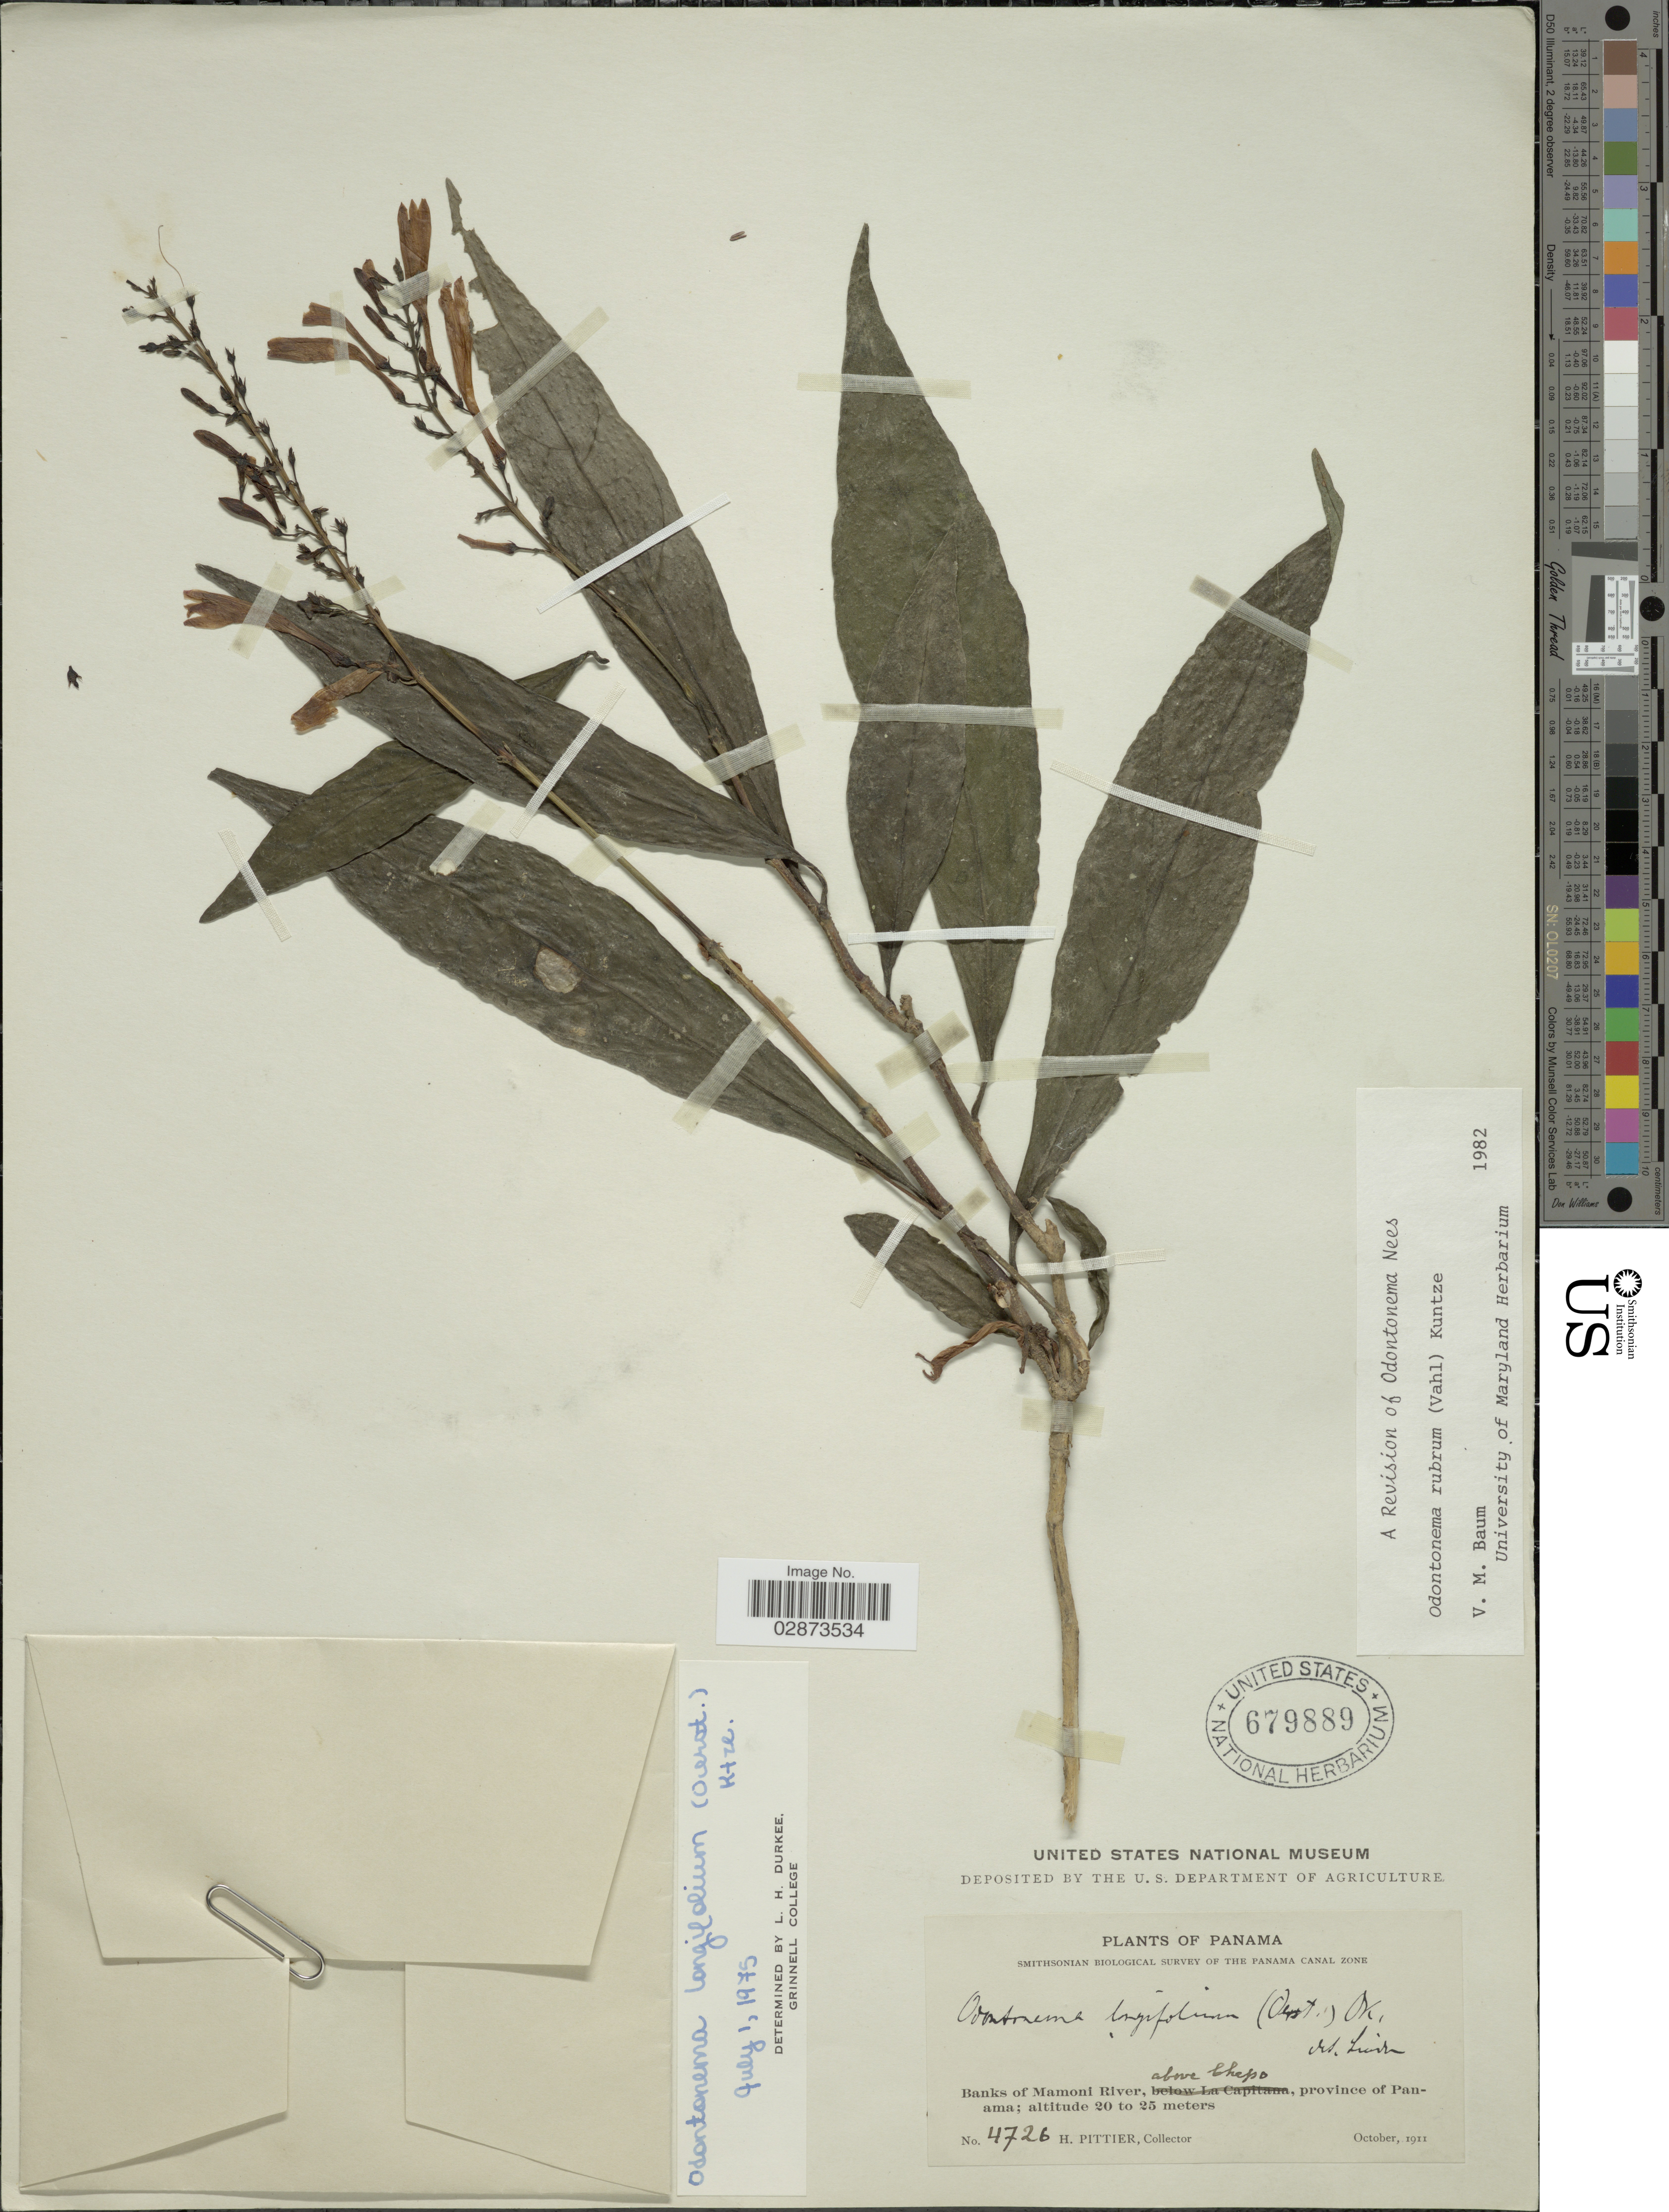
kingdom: Plantae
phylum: Tracheophyta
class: Magnoliopsida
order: Lamiales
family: Acanthaceae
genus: Odontonema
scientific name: Odontonema rubrum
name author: (Vahl) Kuntze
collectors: H. F. Pittier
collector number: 4726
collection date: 1911-10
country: Panama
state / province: Panamá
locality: Banks of Mamoni River, above Chepo, province of Panama.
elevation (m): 20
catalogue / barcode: US 679889